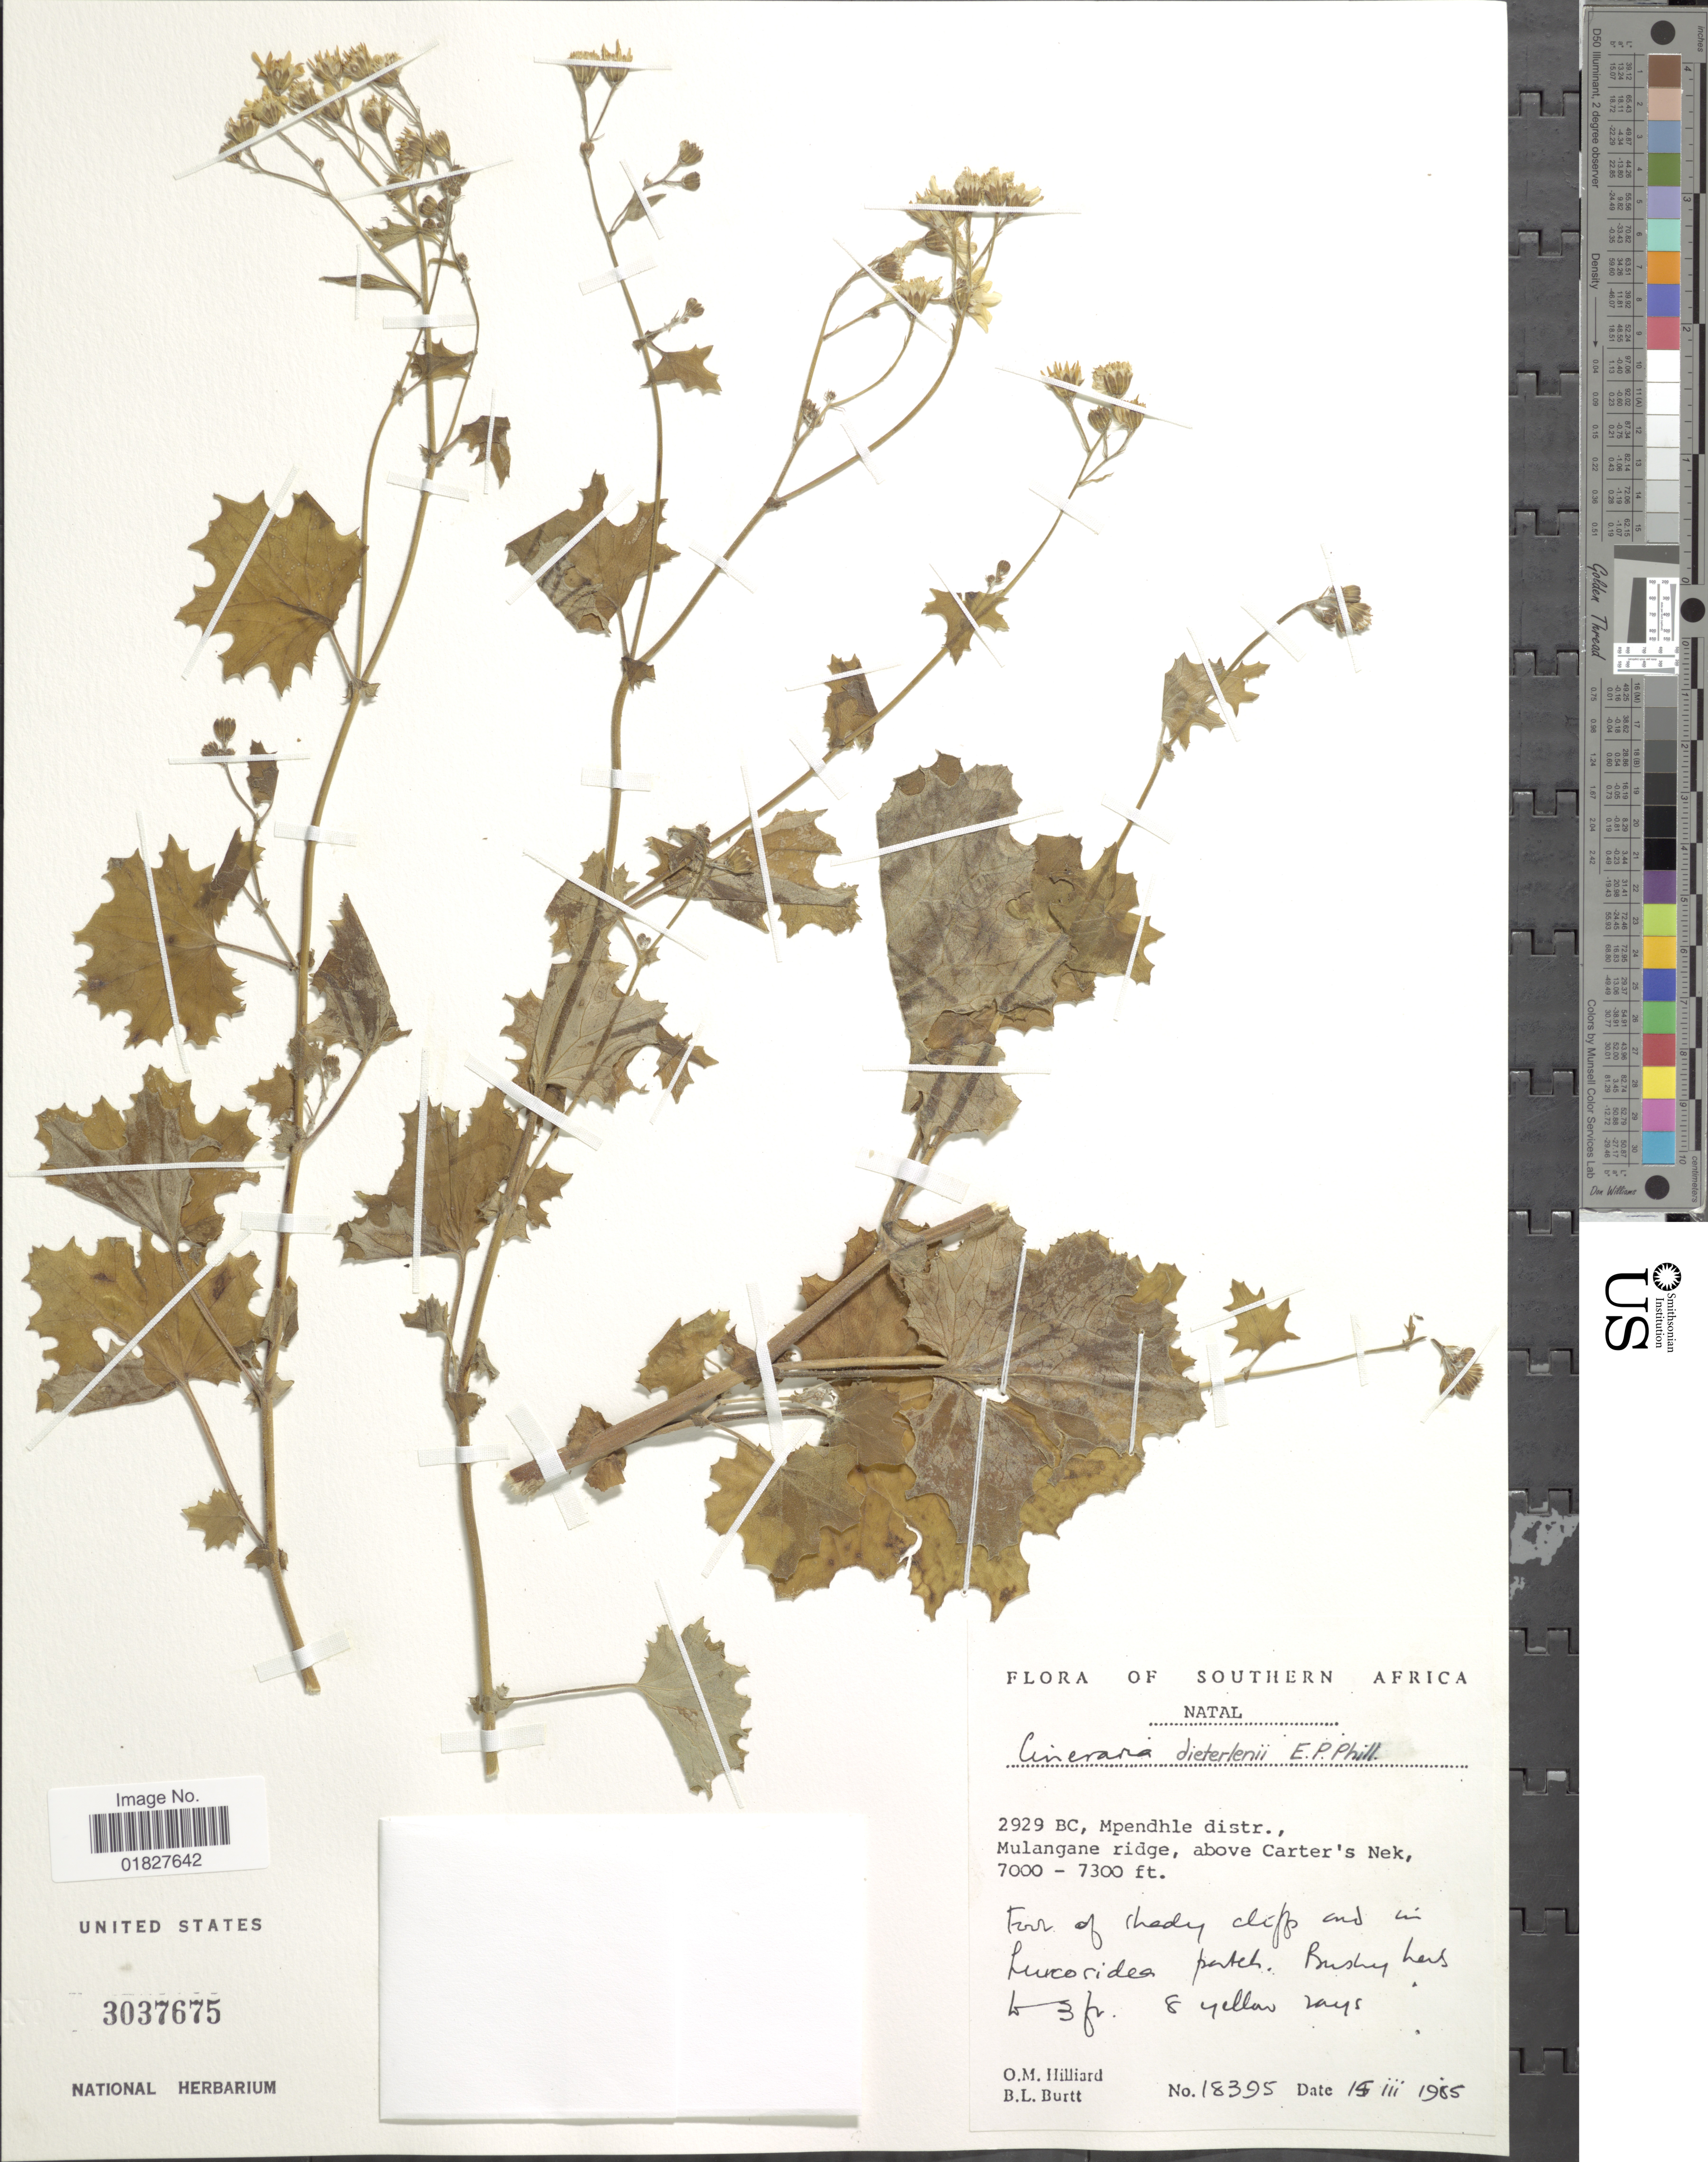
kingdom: Plantae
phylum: Tracheophyta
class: Magnoliopsida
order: Asterales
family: Asteraceae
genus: Cineraria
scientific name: Cineraria dieterlenii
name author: Phillips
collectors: O. M. Hilliard & B. L. Burtt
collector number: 18395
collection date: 1955-03-15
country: South Africa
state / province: KwaZulu-Natal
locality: Southern Africa, Natal, 2929 BC, Mpendhle Distr., Mulangane ridge,, above Carter's Nek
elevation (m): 2134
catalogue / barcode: US 3037675